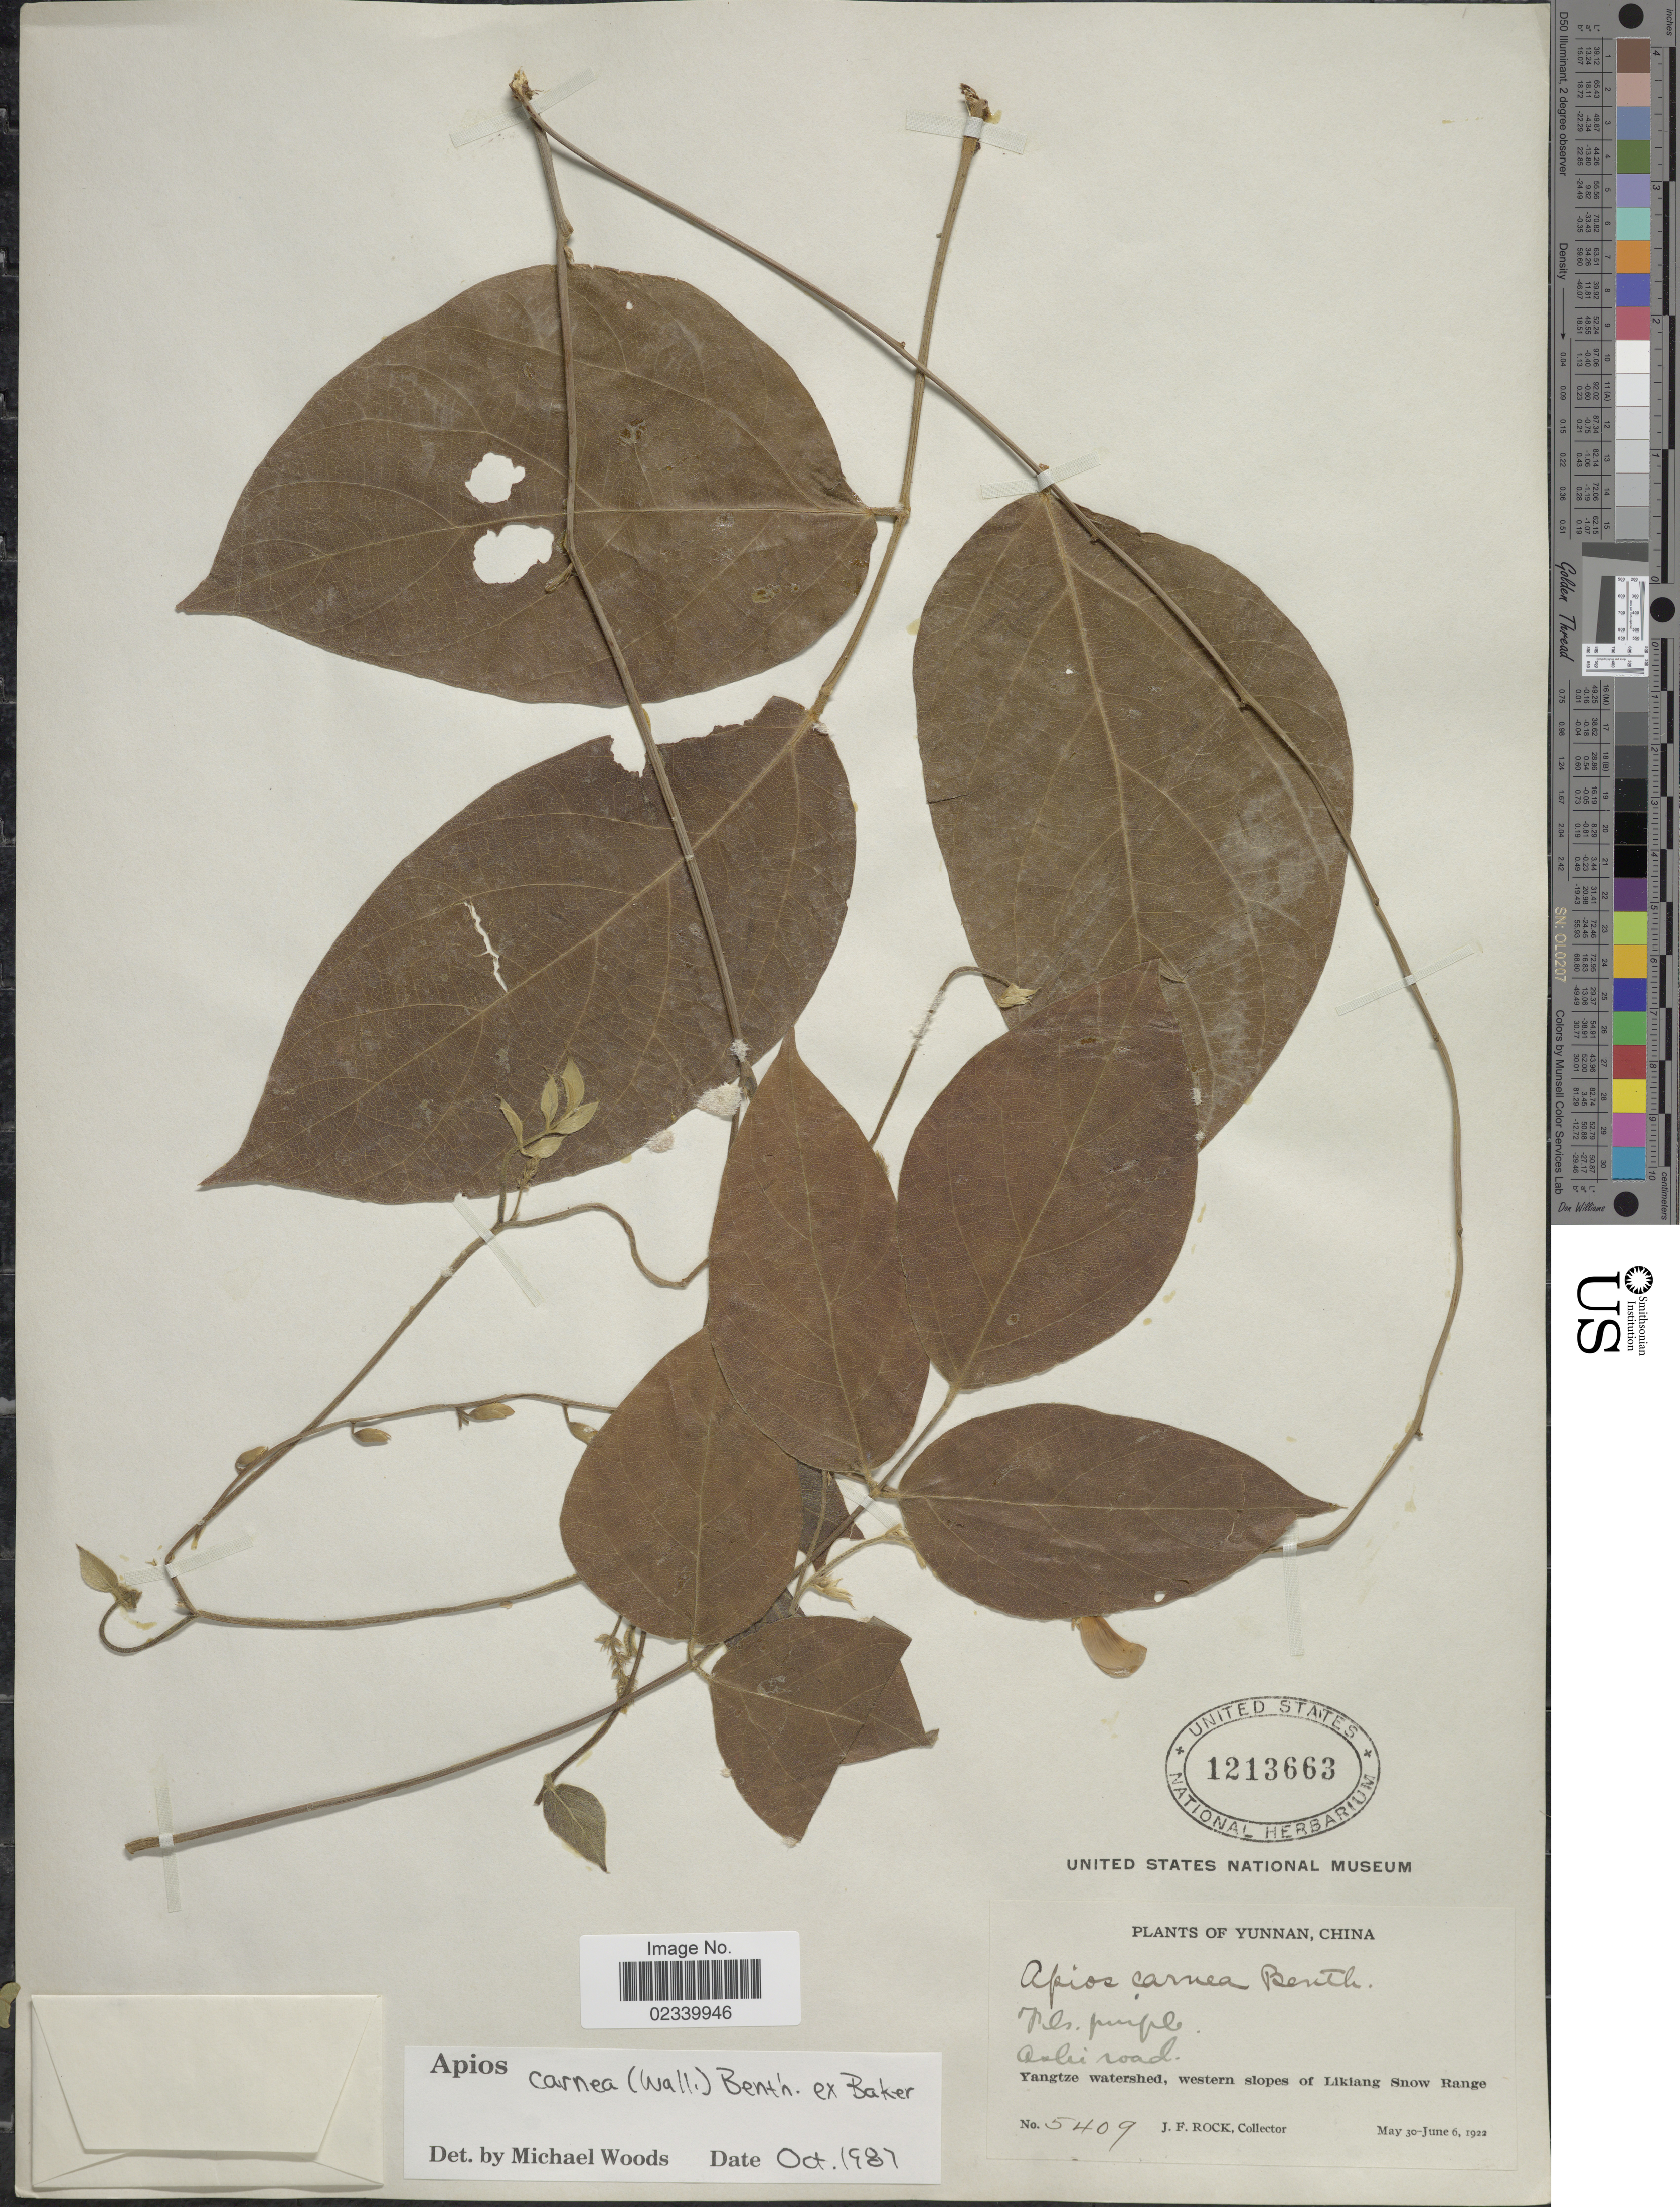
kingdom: Plantae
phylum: Tracheophyta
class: Magnoliopsida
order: Fabales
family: Fabaceae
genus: Apios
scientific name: Apios carnea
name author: (Wall.) Benth. ex Baker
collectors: J. Rock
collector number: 5409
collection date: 1922-05-30/1922-06-06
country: China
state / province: Yunnan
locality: Ashi road, Yangtze watershed, western slopes of Likiang Snow Range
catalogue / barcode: US 1213663